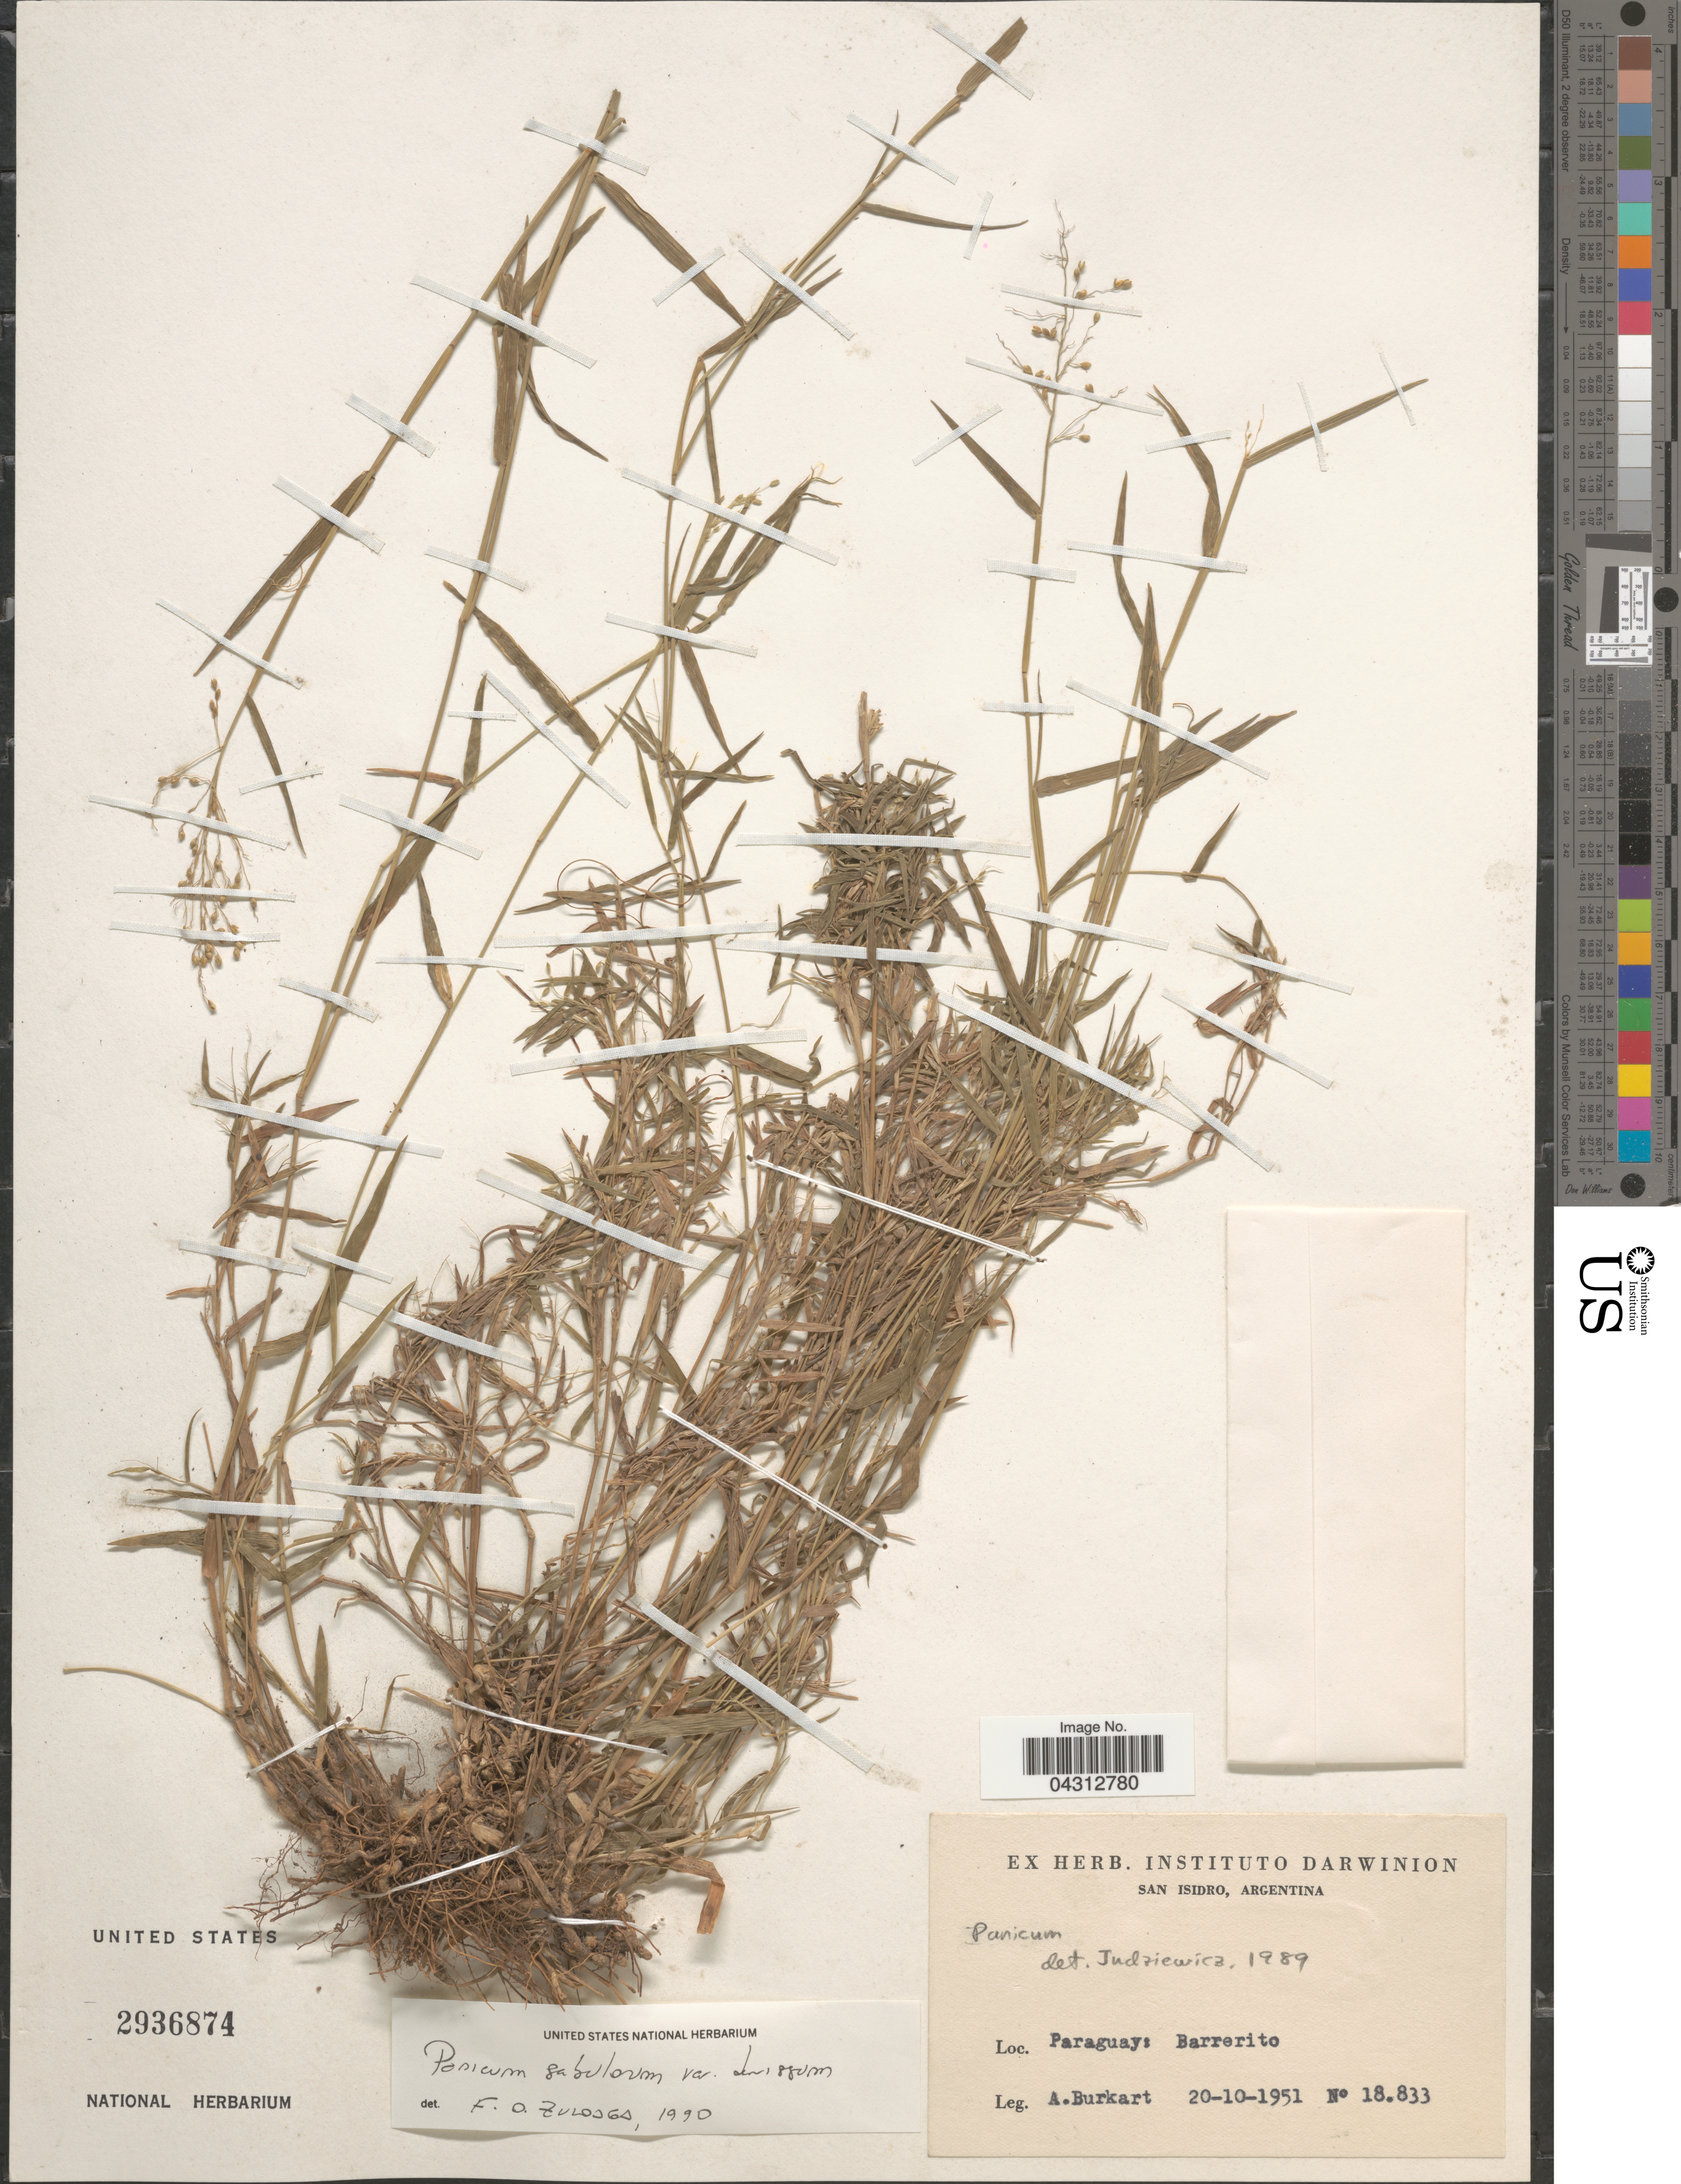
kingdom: Plantae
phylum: Tracheophyta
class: Liliopsida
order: Poales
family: Poaceae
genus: Dichanthelium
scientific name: Dichanthelium sabulorum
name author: (Lam.) Gould & C.A. Clark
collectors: A. E. Burkart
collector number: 18833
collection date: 1951-10-20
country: Paraguay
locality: Barrerito.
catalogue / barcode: US 2936874